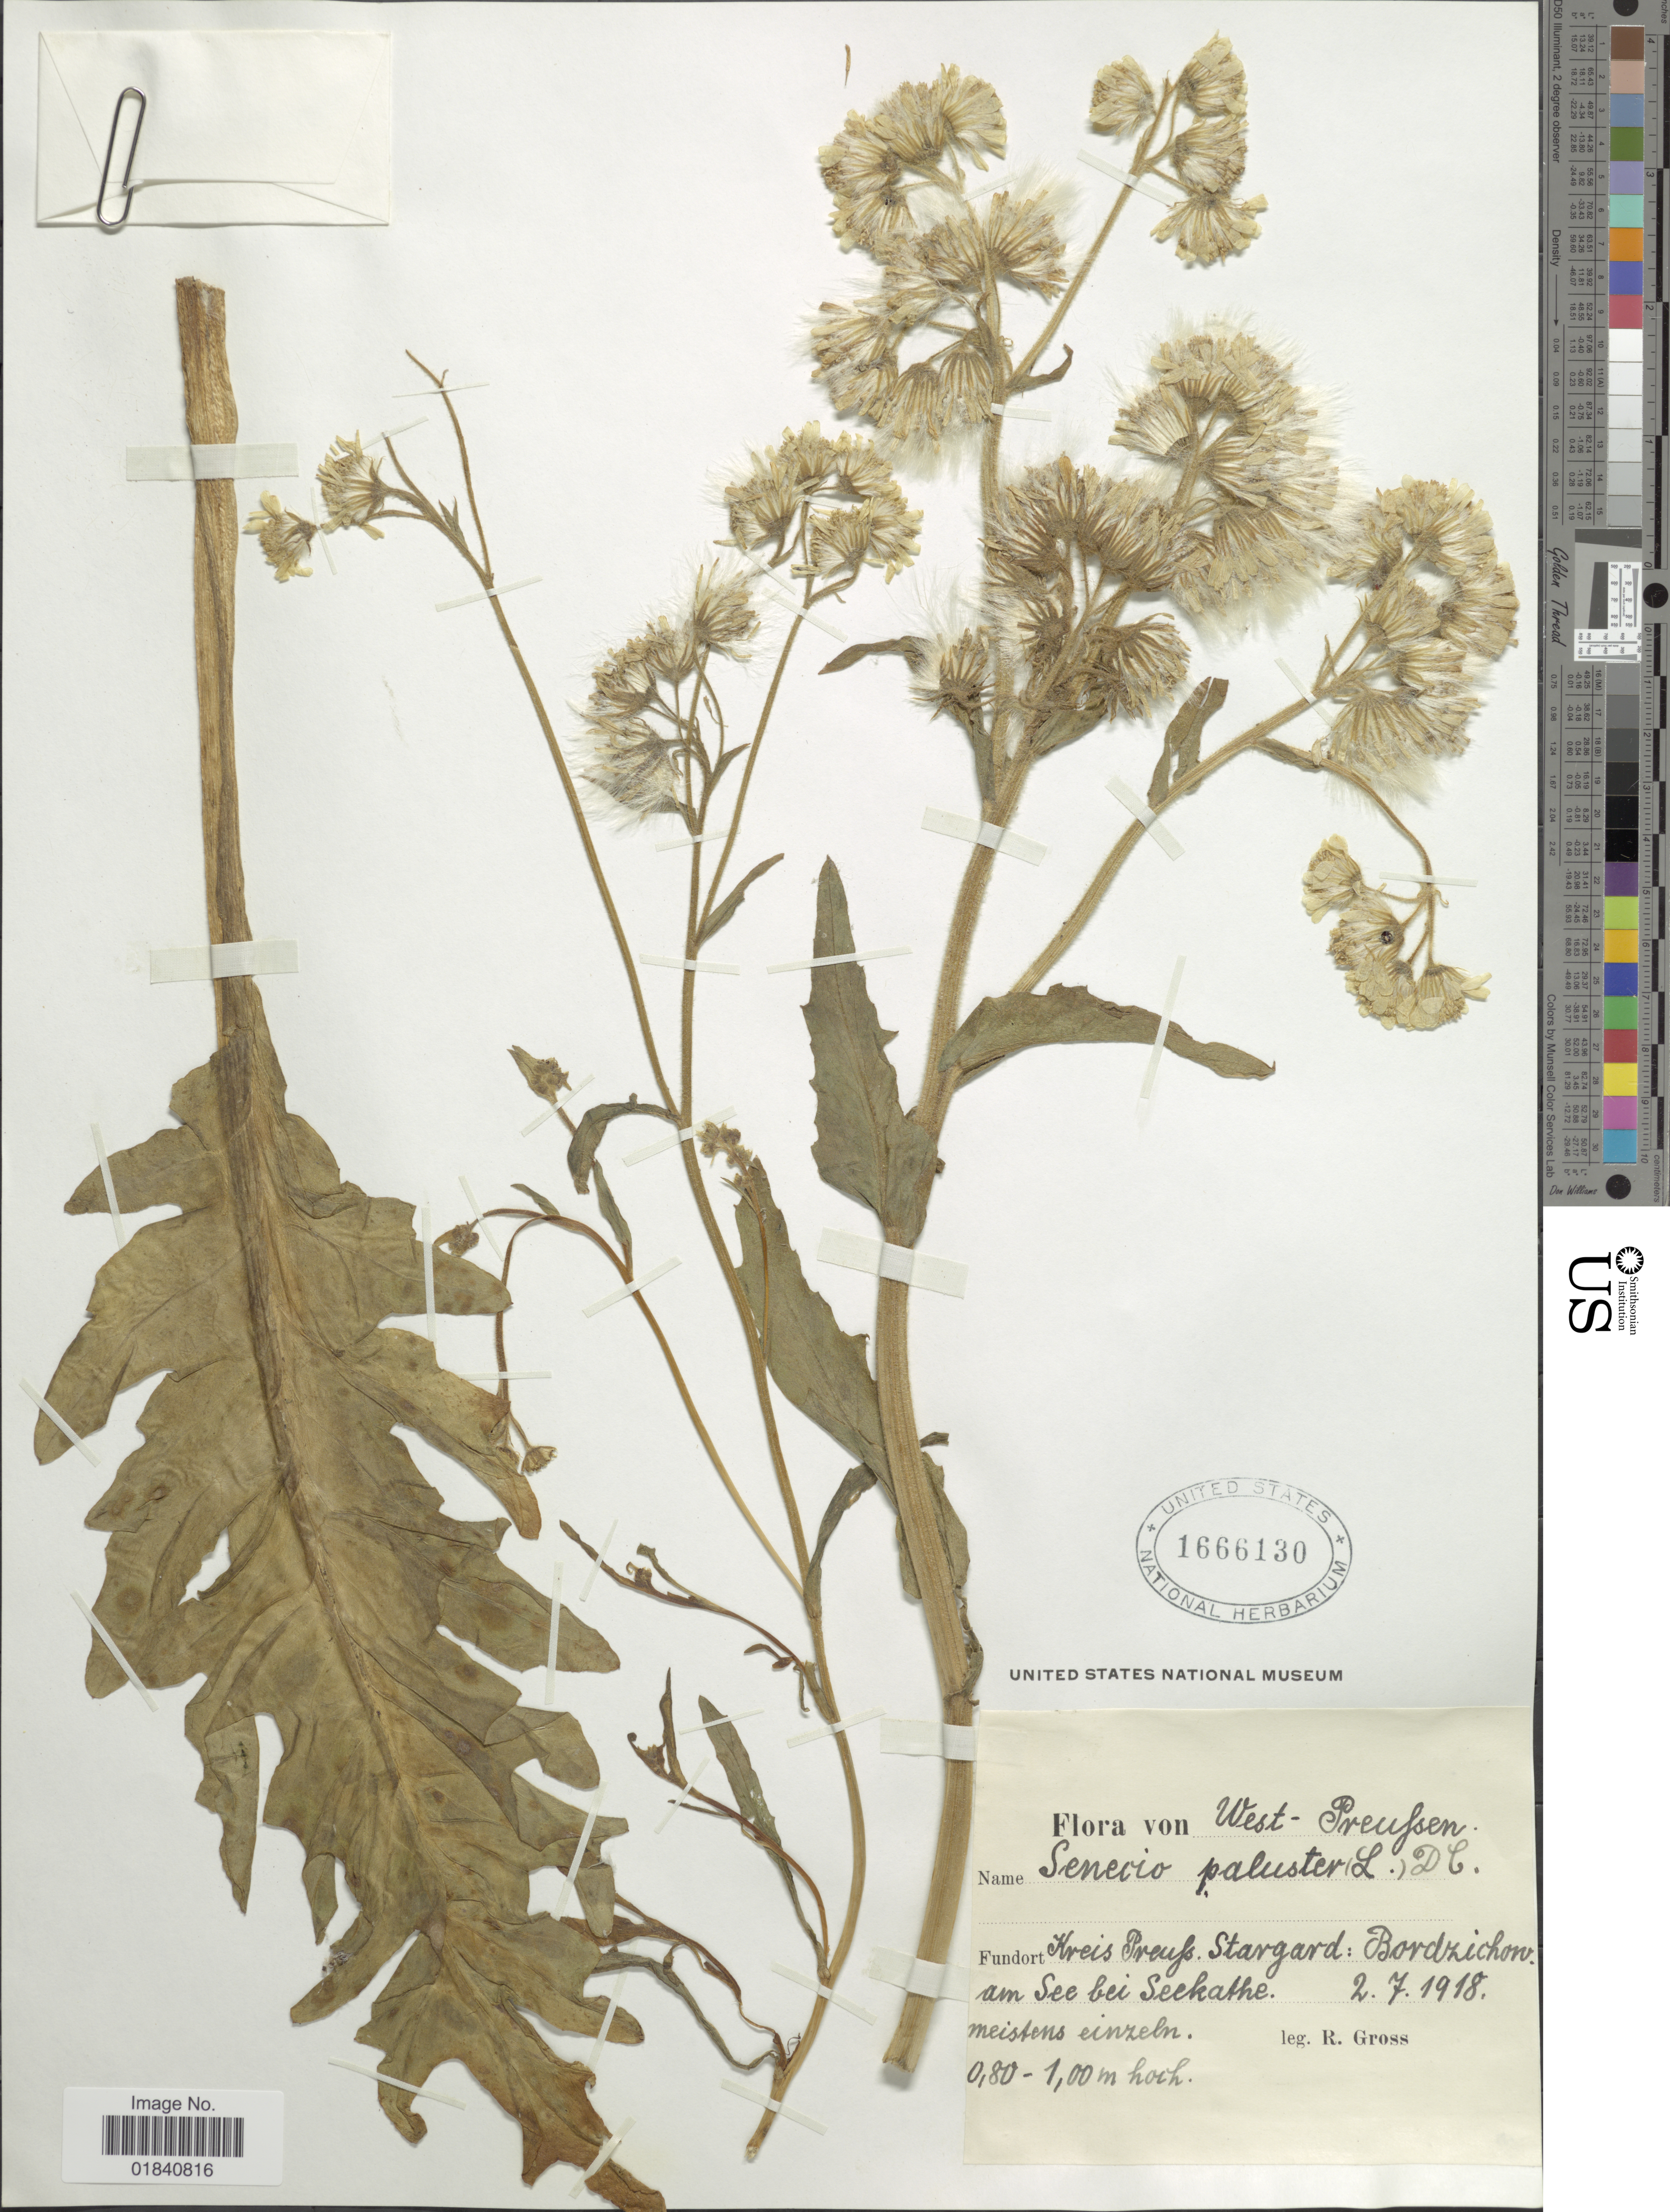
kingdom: Plantae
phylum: Tracheophyta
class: Magnoliopsida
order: Asterales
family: Asteraceae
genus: Tephroseris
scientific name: Tephroseris palustris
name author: (L.) Rchb.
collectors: R. Gross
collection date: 1918-07-02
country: Poland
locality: West-Preufsen. Kreis Preufs. Stargard: Bordzichow. am See bei Seckalhe [interpreted]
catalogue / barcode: US 1666130